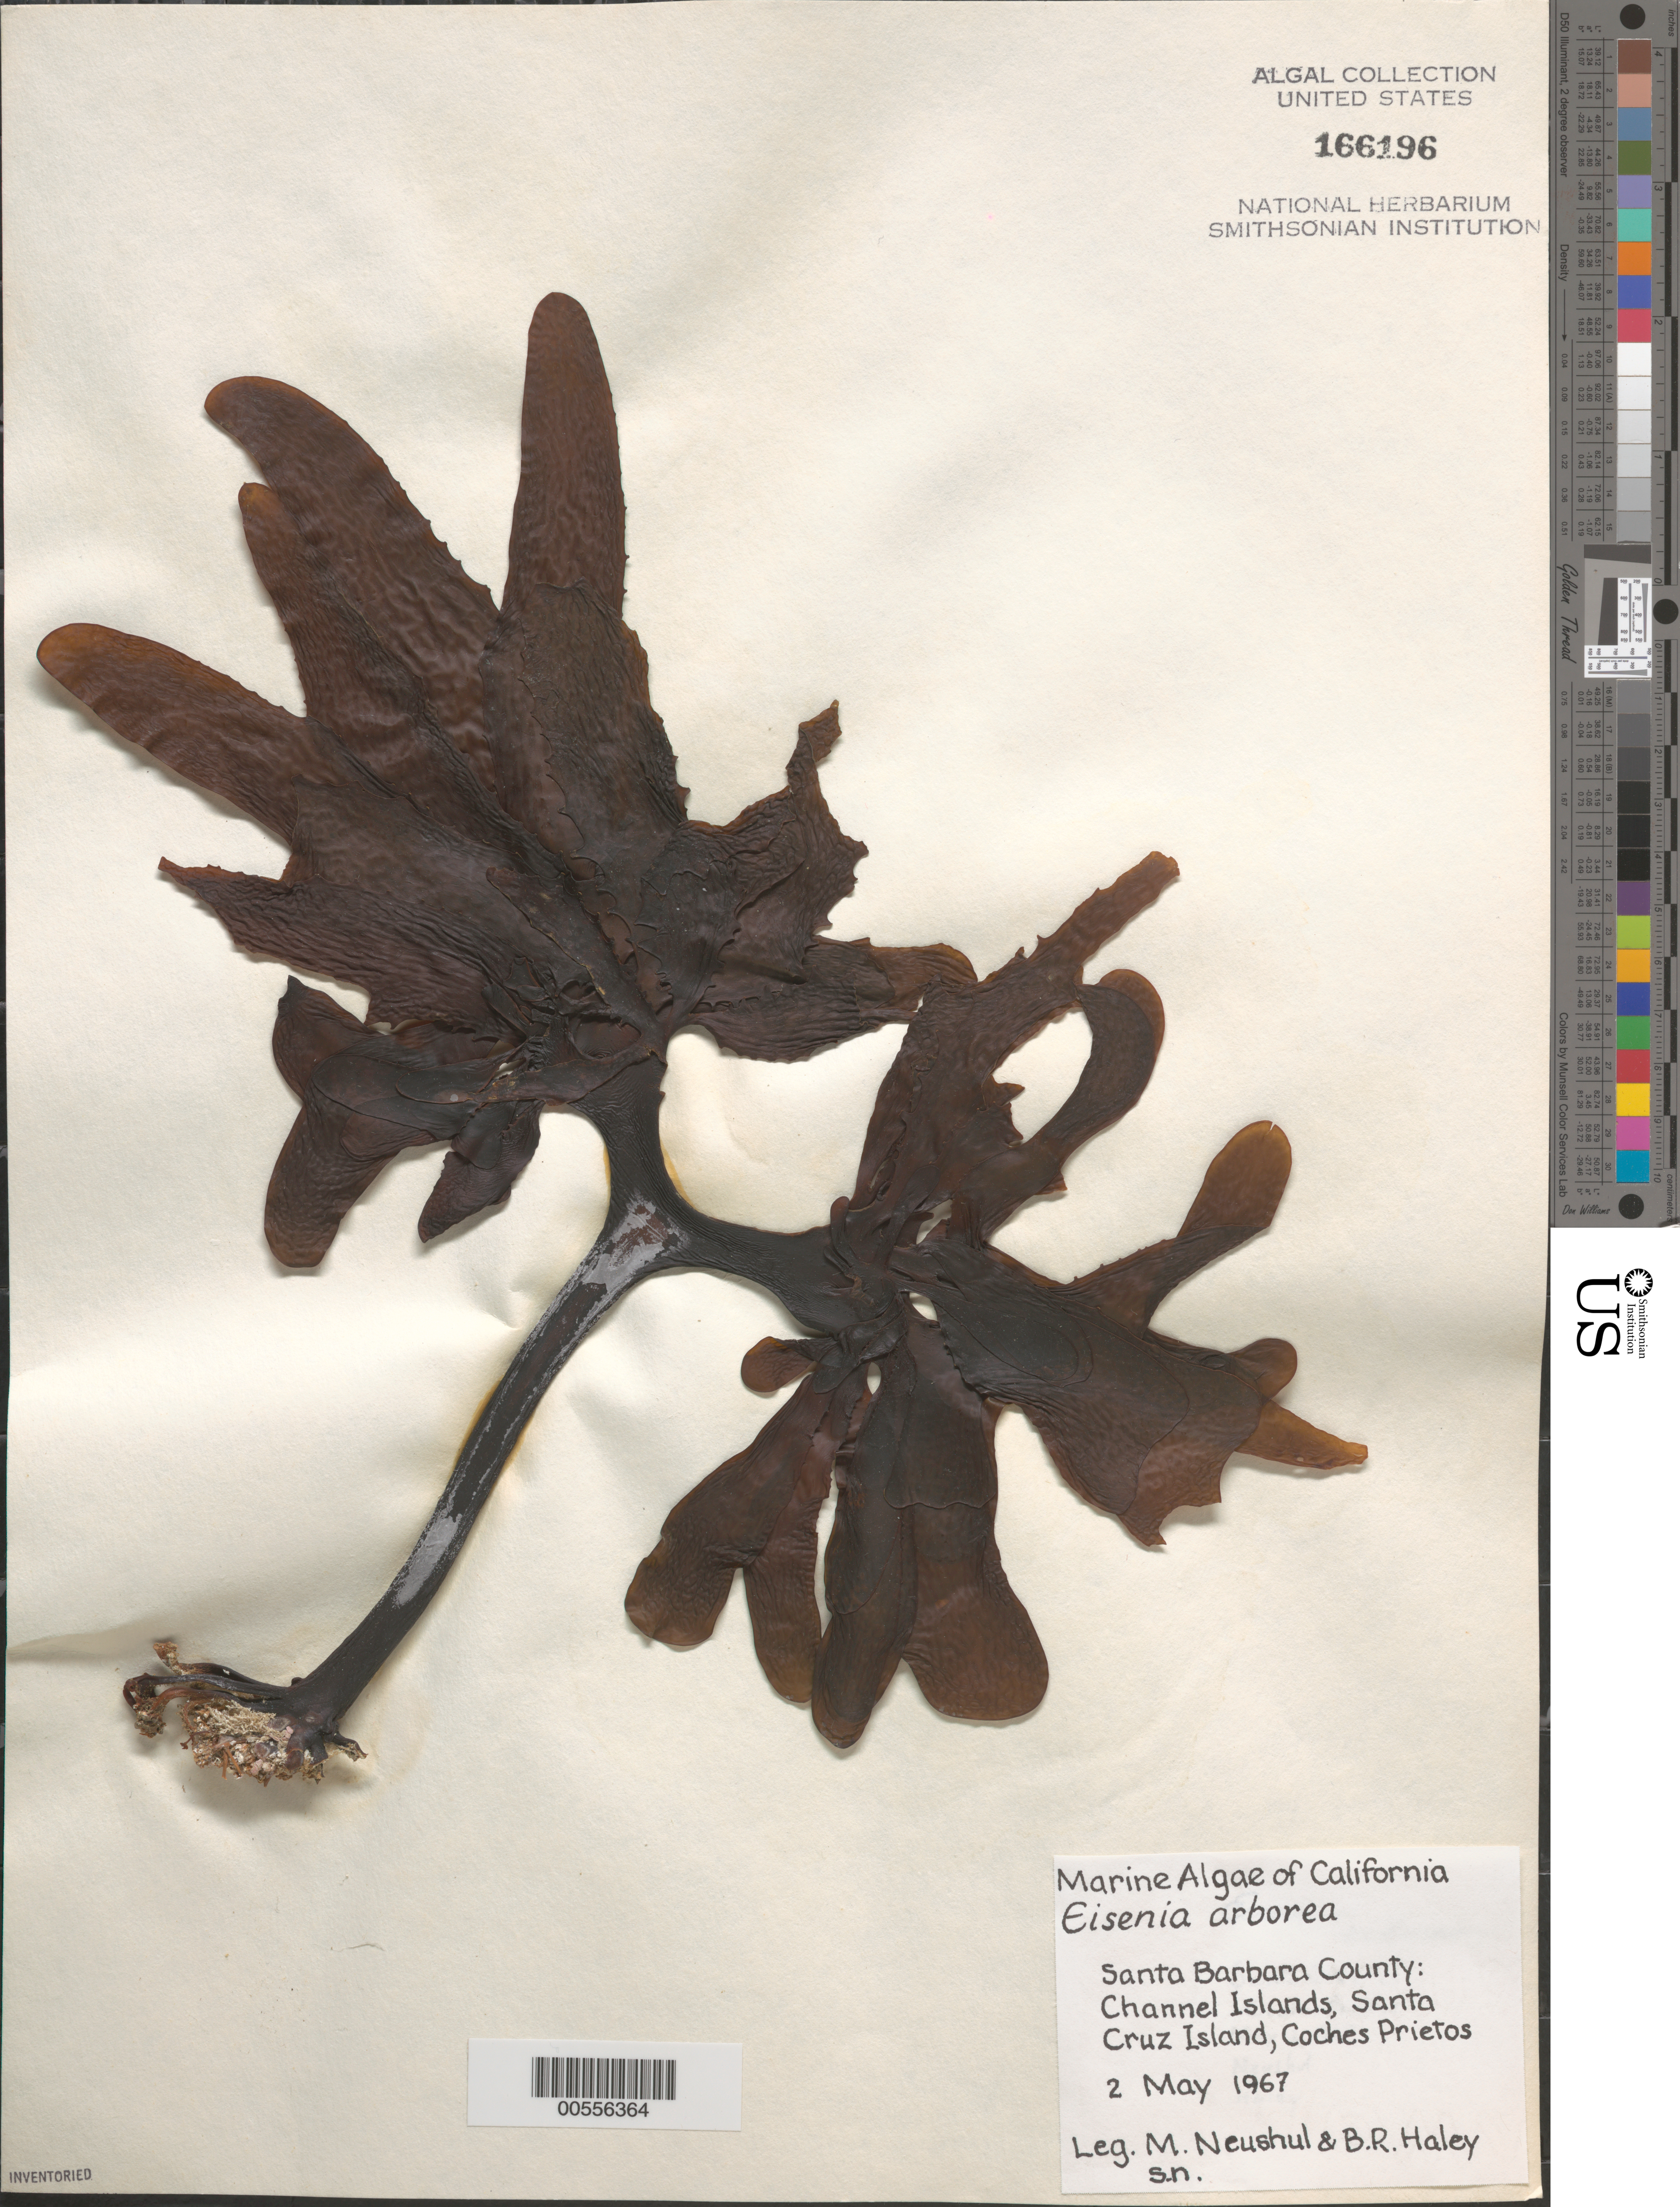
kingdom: Chromista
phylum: Ochrophyta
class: Phaeophyceae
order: Laminariales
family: Lessoniaceae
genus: Eisenia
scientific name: Eisenia arborea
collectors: M. Neushul & B. Haley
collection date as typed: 02 May 1967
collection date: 1967-05-02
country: United States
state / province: California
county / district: Santa Barbara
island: Santa Cruz Island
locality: Coches Prietos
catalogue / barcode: US 166196